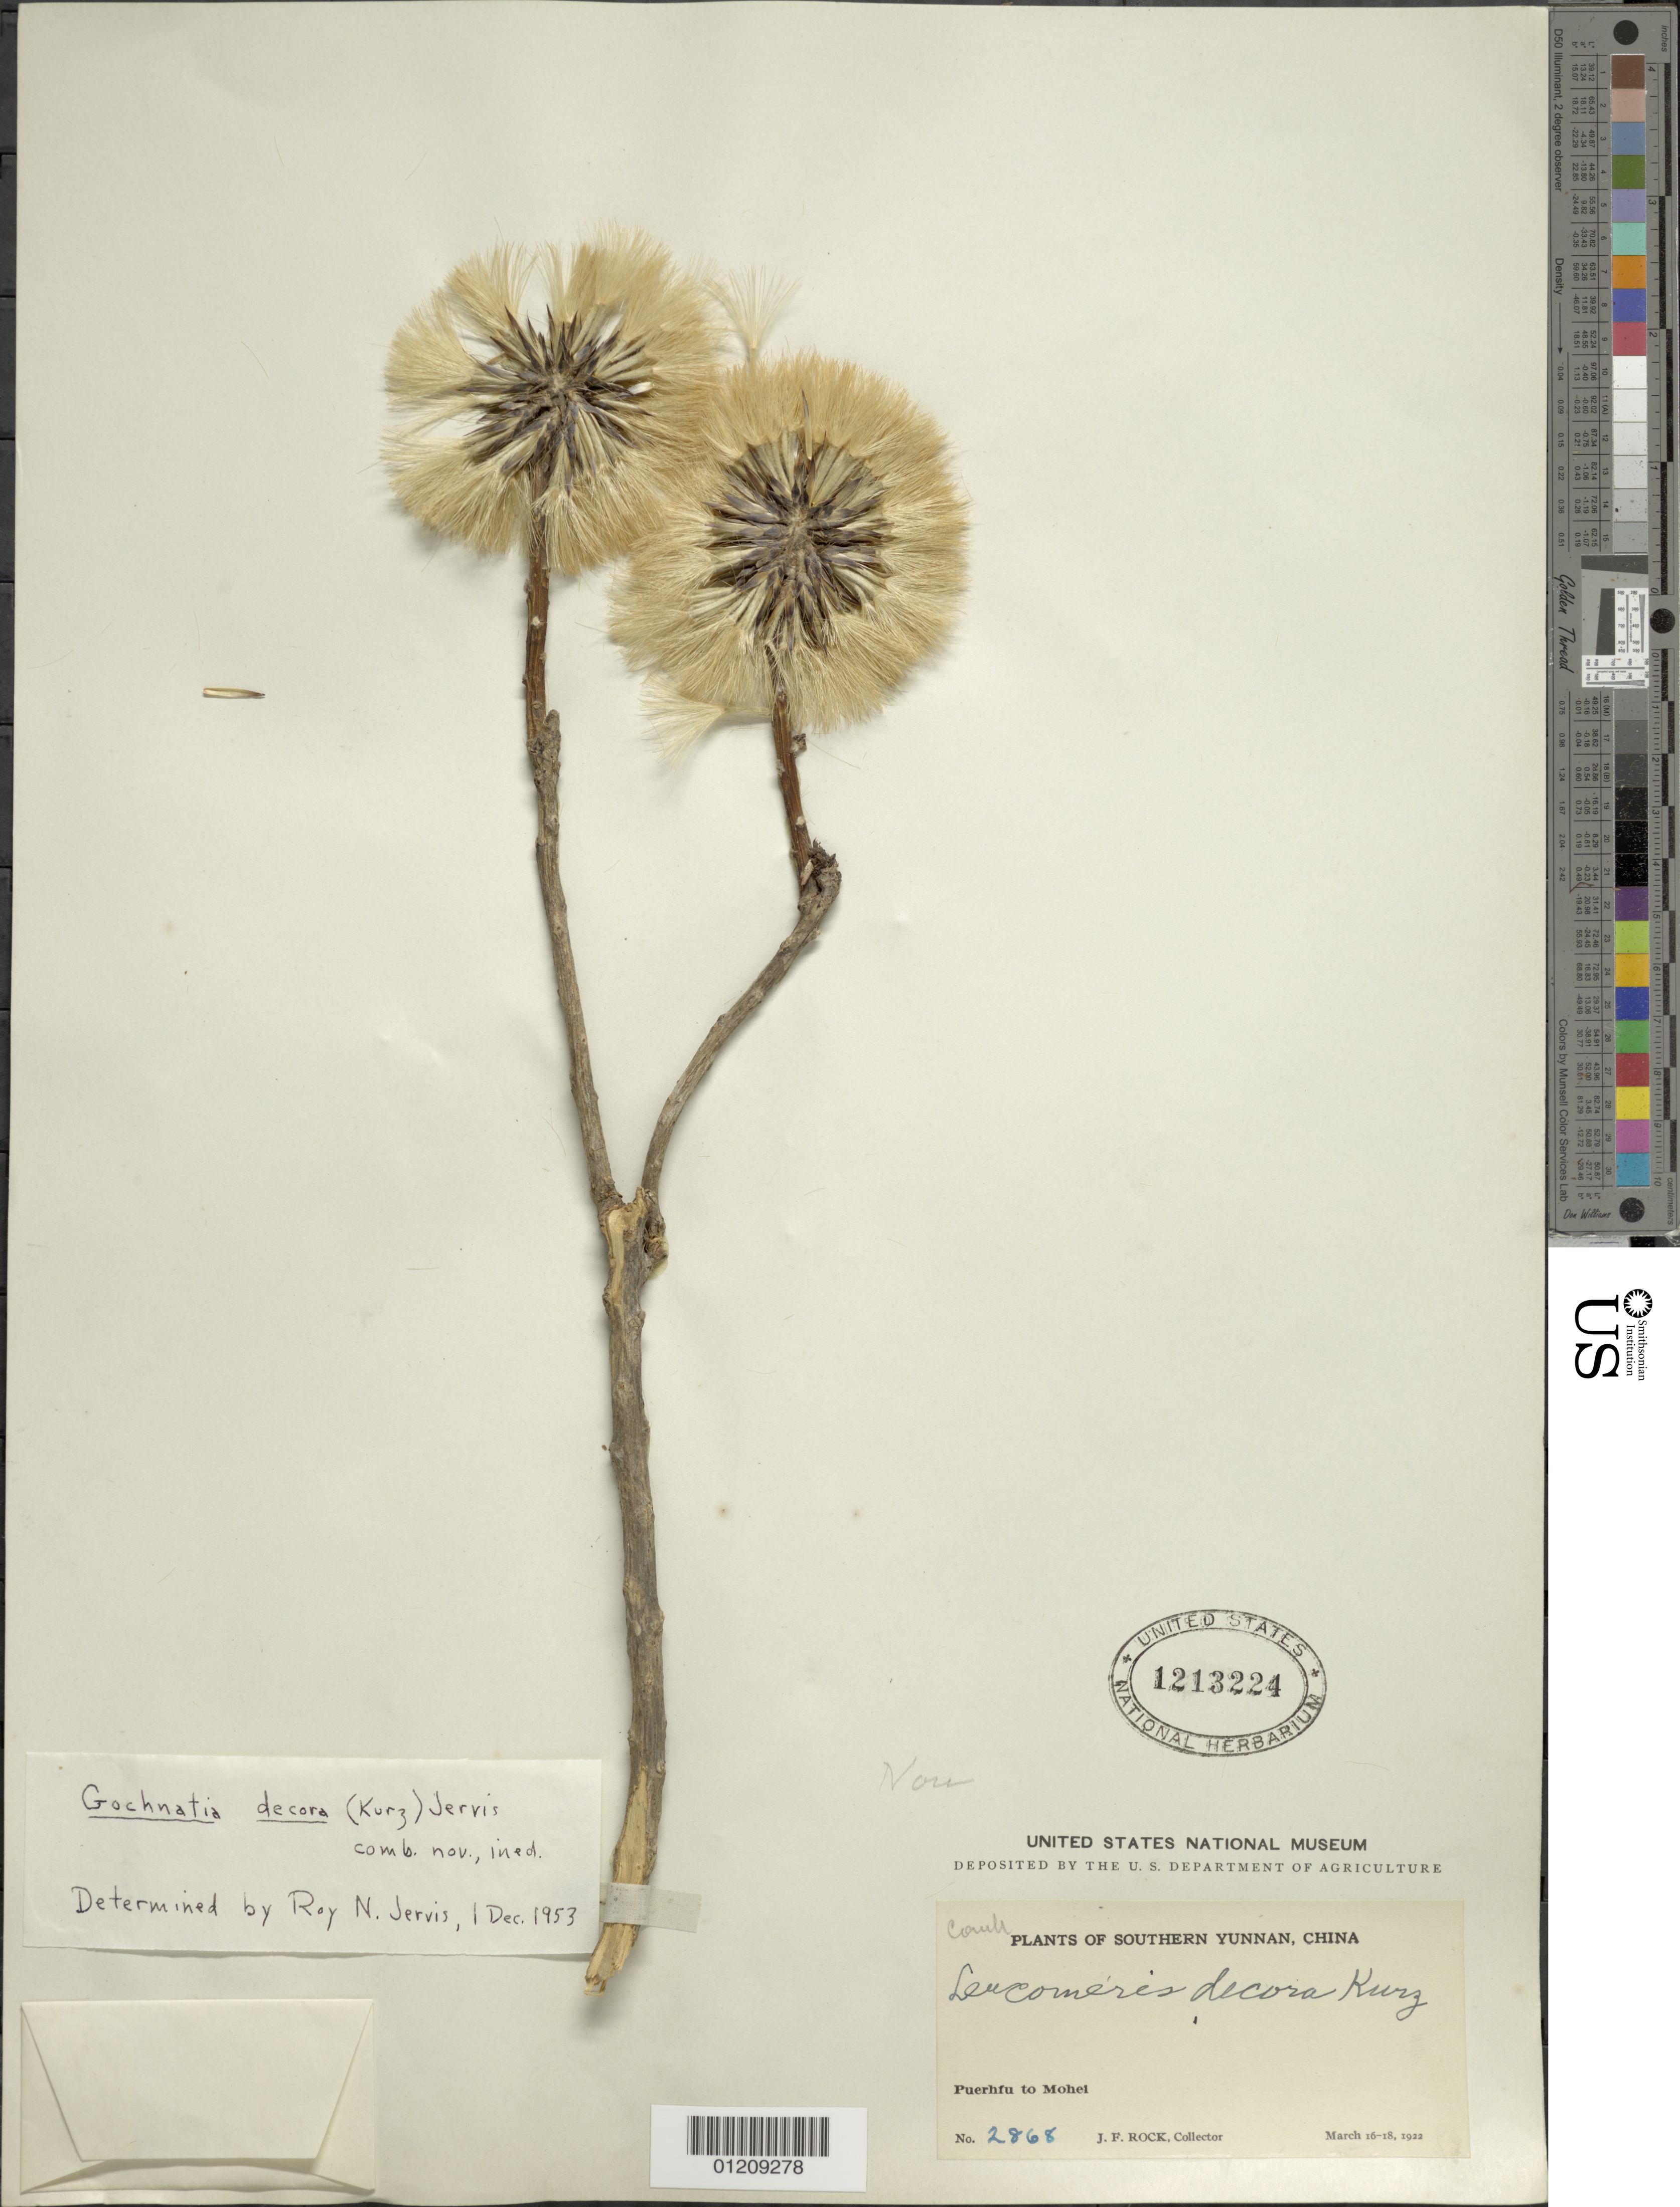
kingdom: Plantae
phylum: Tracheophyta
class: Magnoliopsida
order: Asterales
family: Asteraceae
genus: Leucomeris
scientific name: Leucomeris decora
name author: Kurz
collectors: J. Rock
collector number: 2868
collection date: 1922-03-16/1922-03-18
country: China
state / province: Yunnan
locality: Puerhfu to Mohei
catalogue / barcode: US 1213224